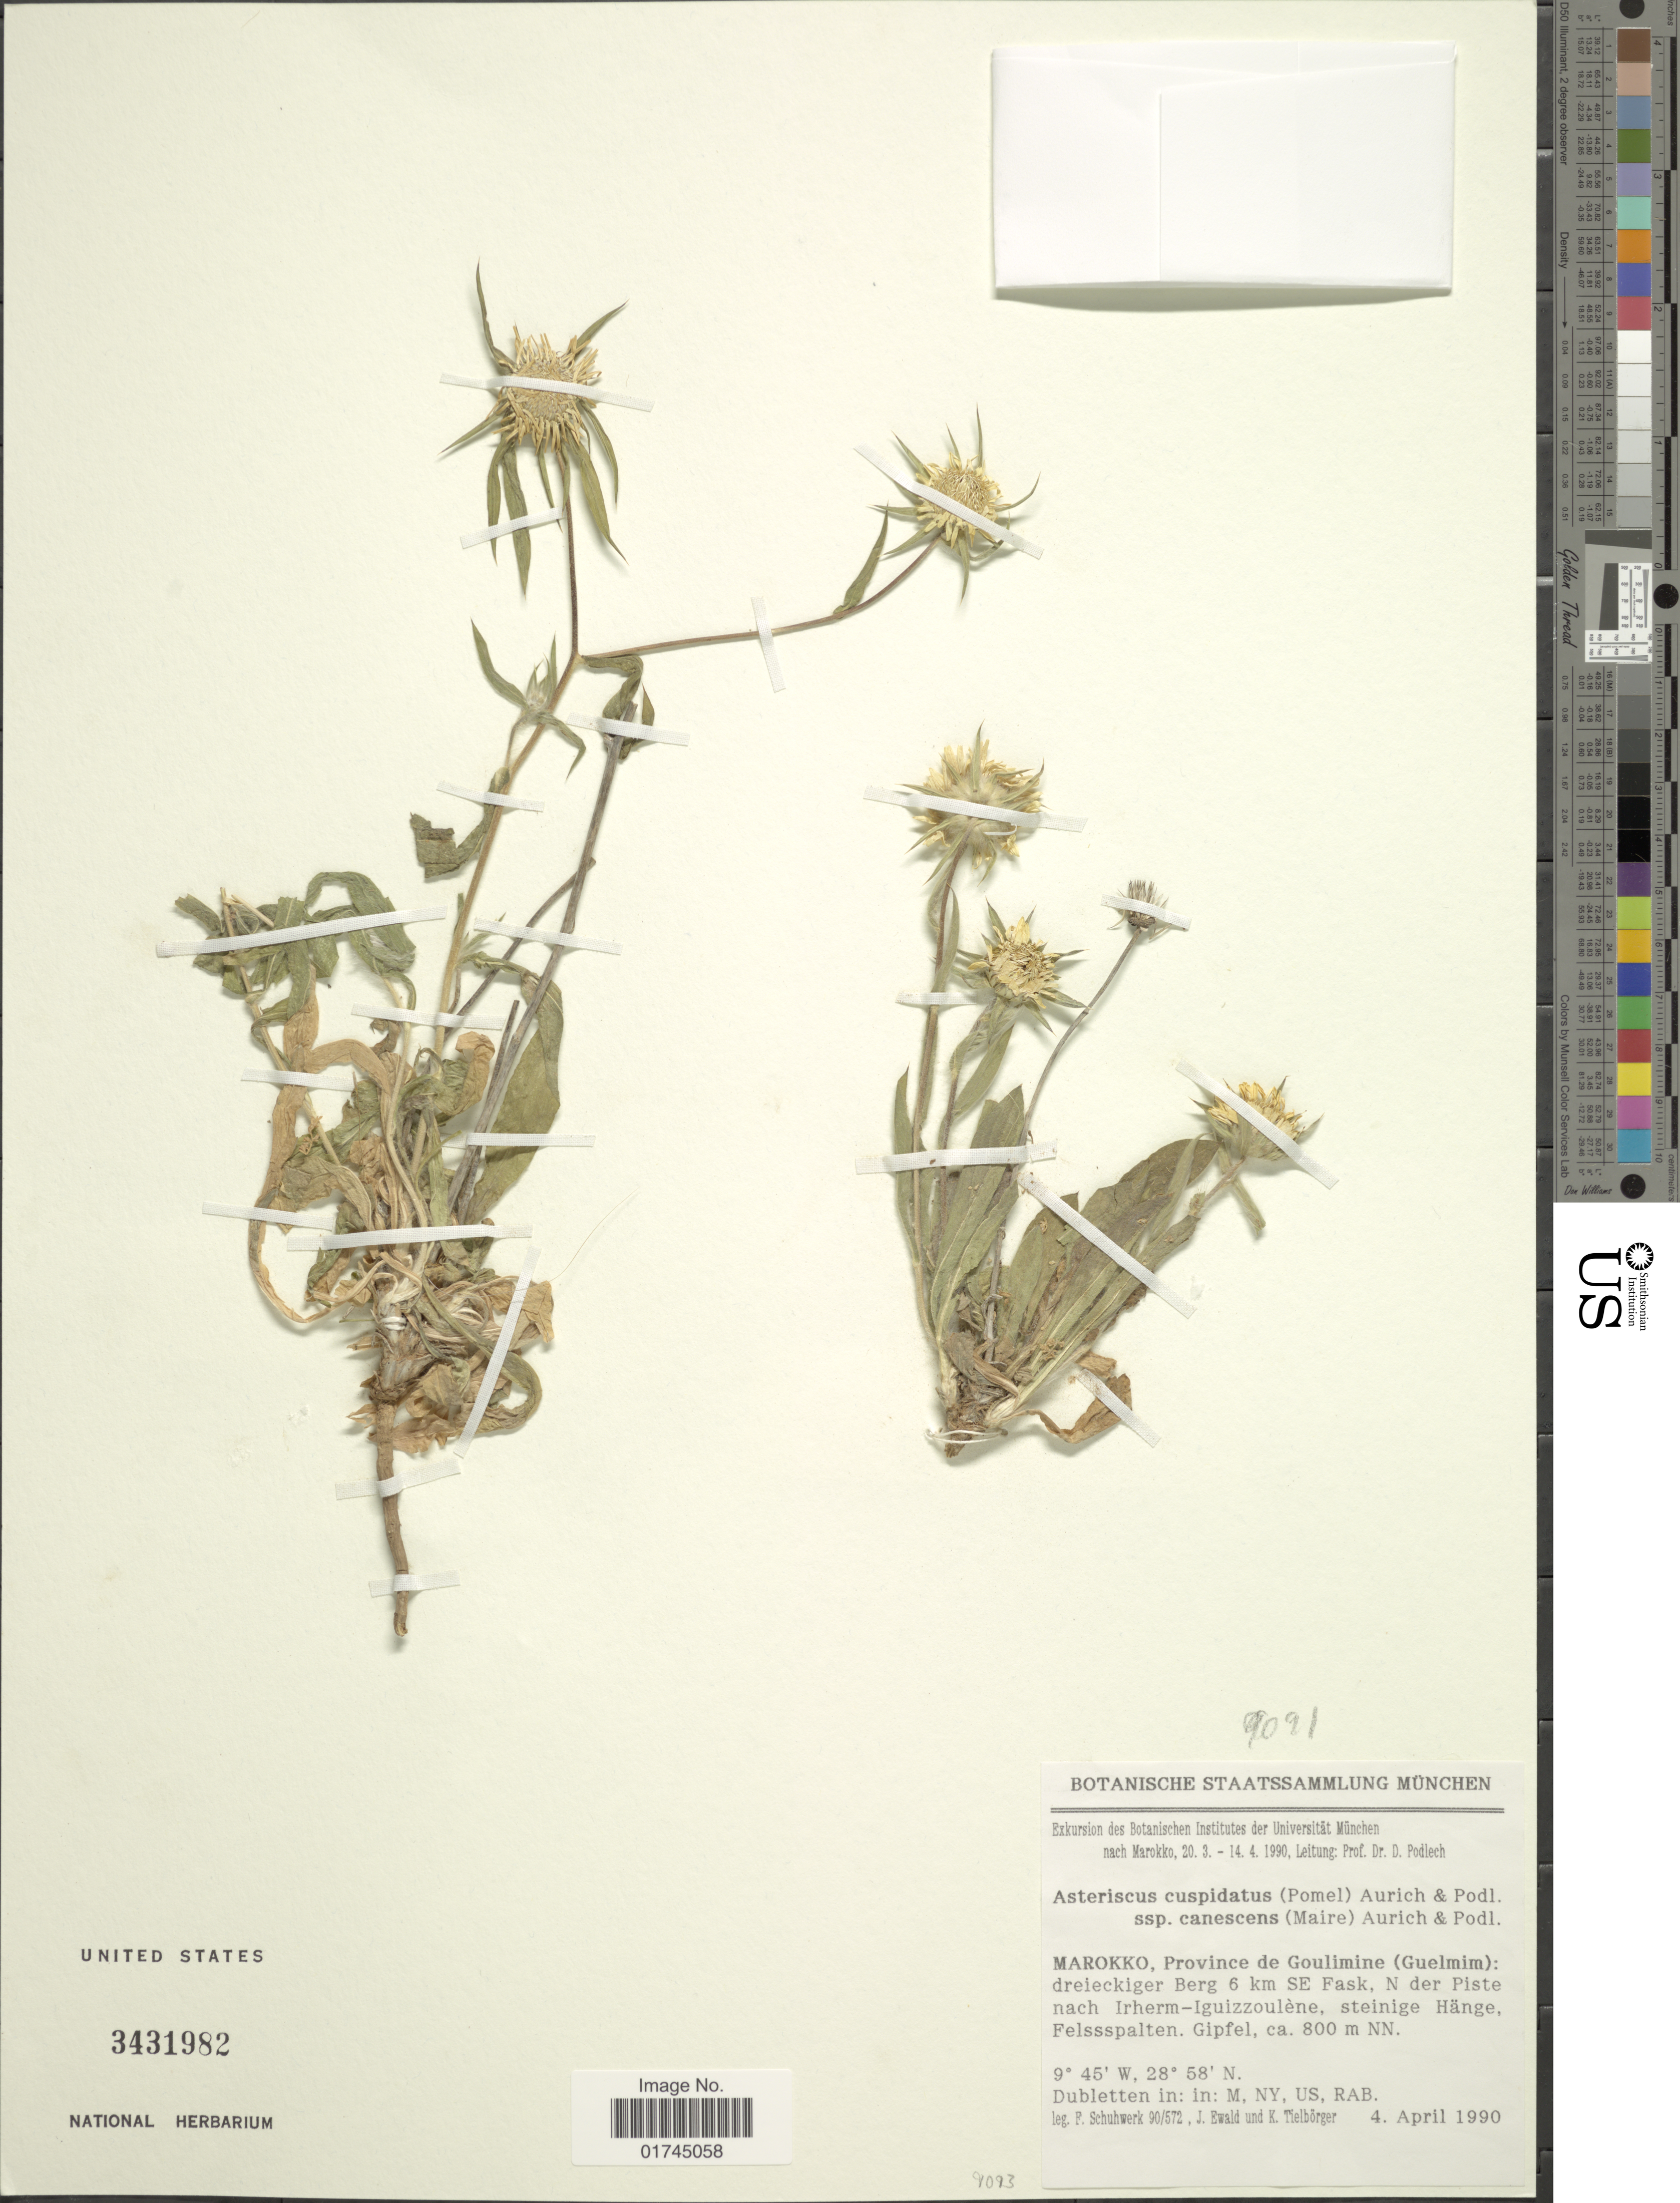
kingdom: Plantae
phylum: Tracheophyta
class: Magnoliopsida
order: Asterales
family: Asteraceae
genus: Asteriscus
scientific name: Asteriscus cuspidatus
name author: (Pomel) Aurich & Podlech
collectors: Schuhwerk, F., J. Ewald & K. Tielborger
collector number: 90/572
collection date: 1990-04-04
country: Morocco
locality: Province de Goulimine (Guelmine), dreieckiger Berg 6 km SE Faskm N der Piste nach Irhem-Iguizzouléne, steinige Hänge, Felsspalten, Gipfel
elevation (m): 800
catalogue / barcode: US 3431982